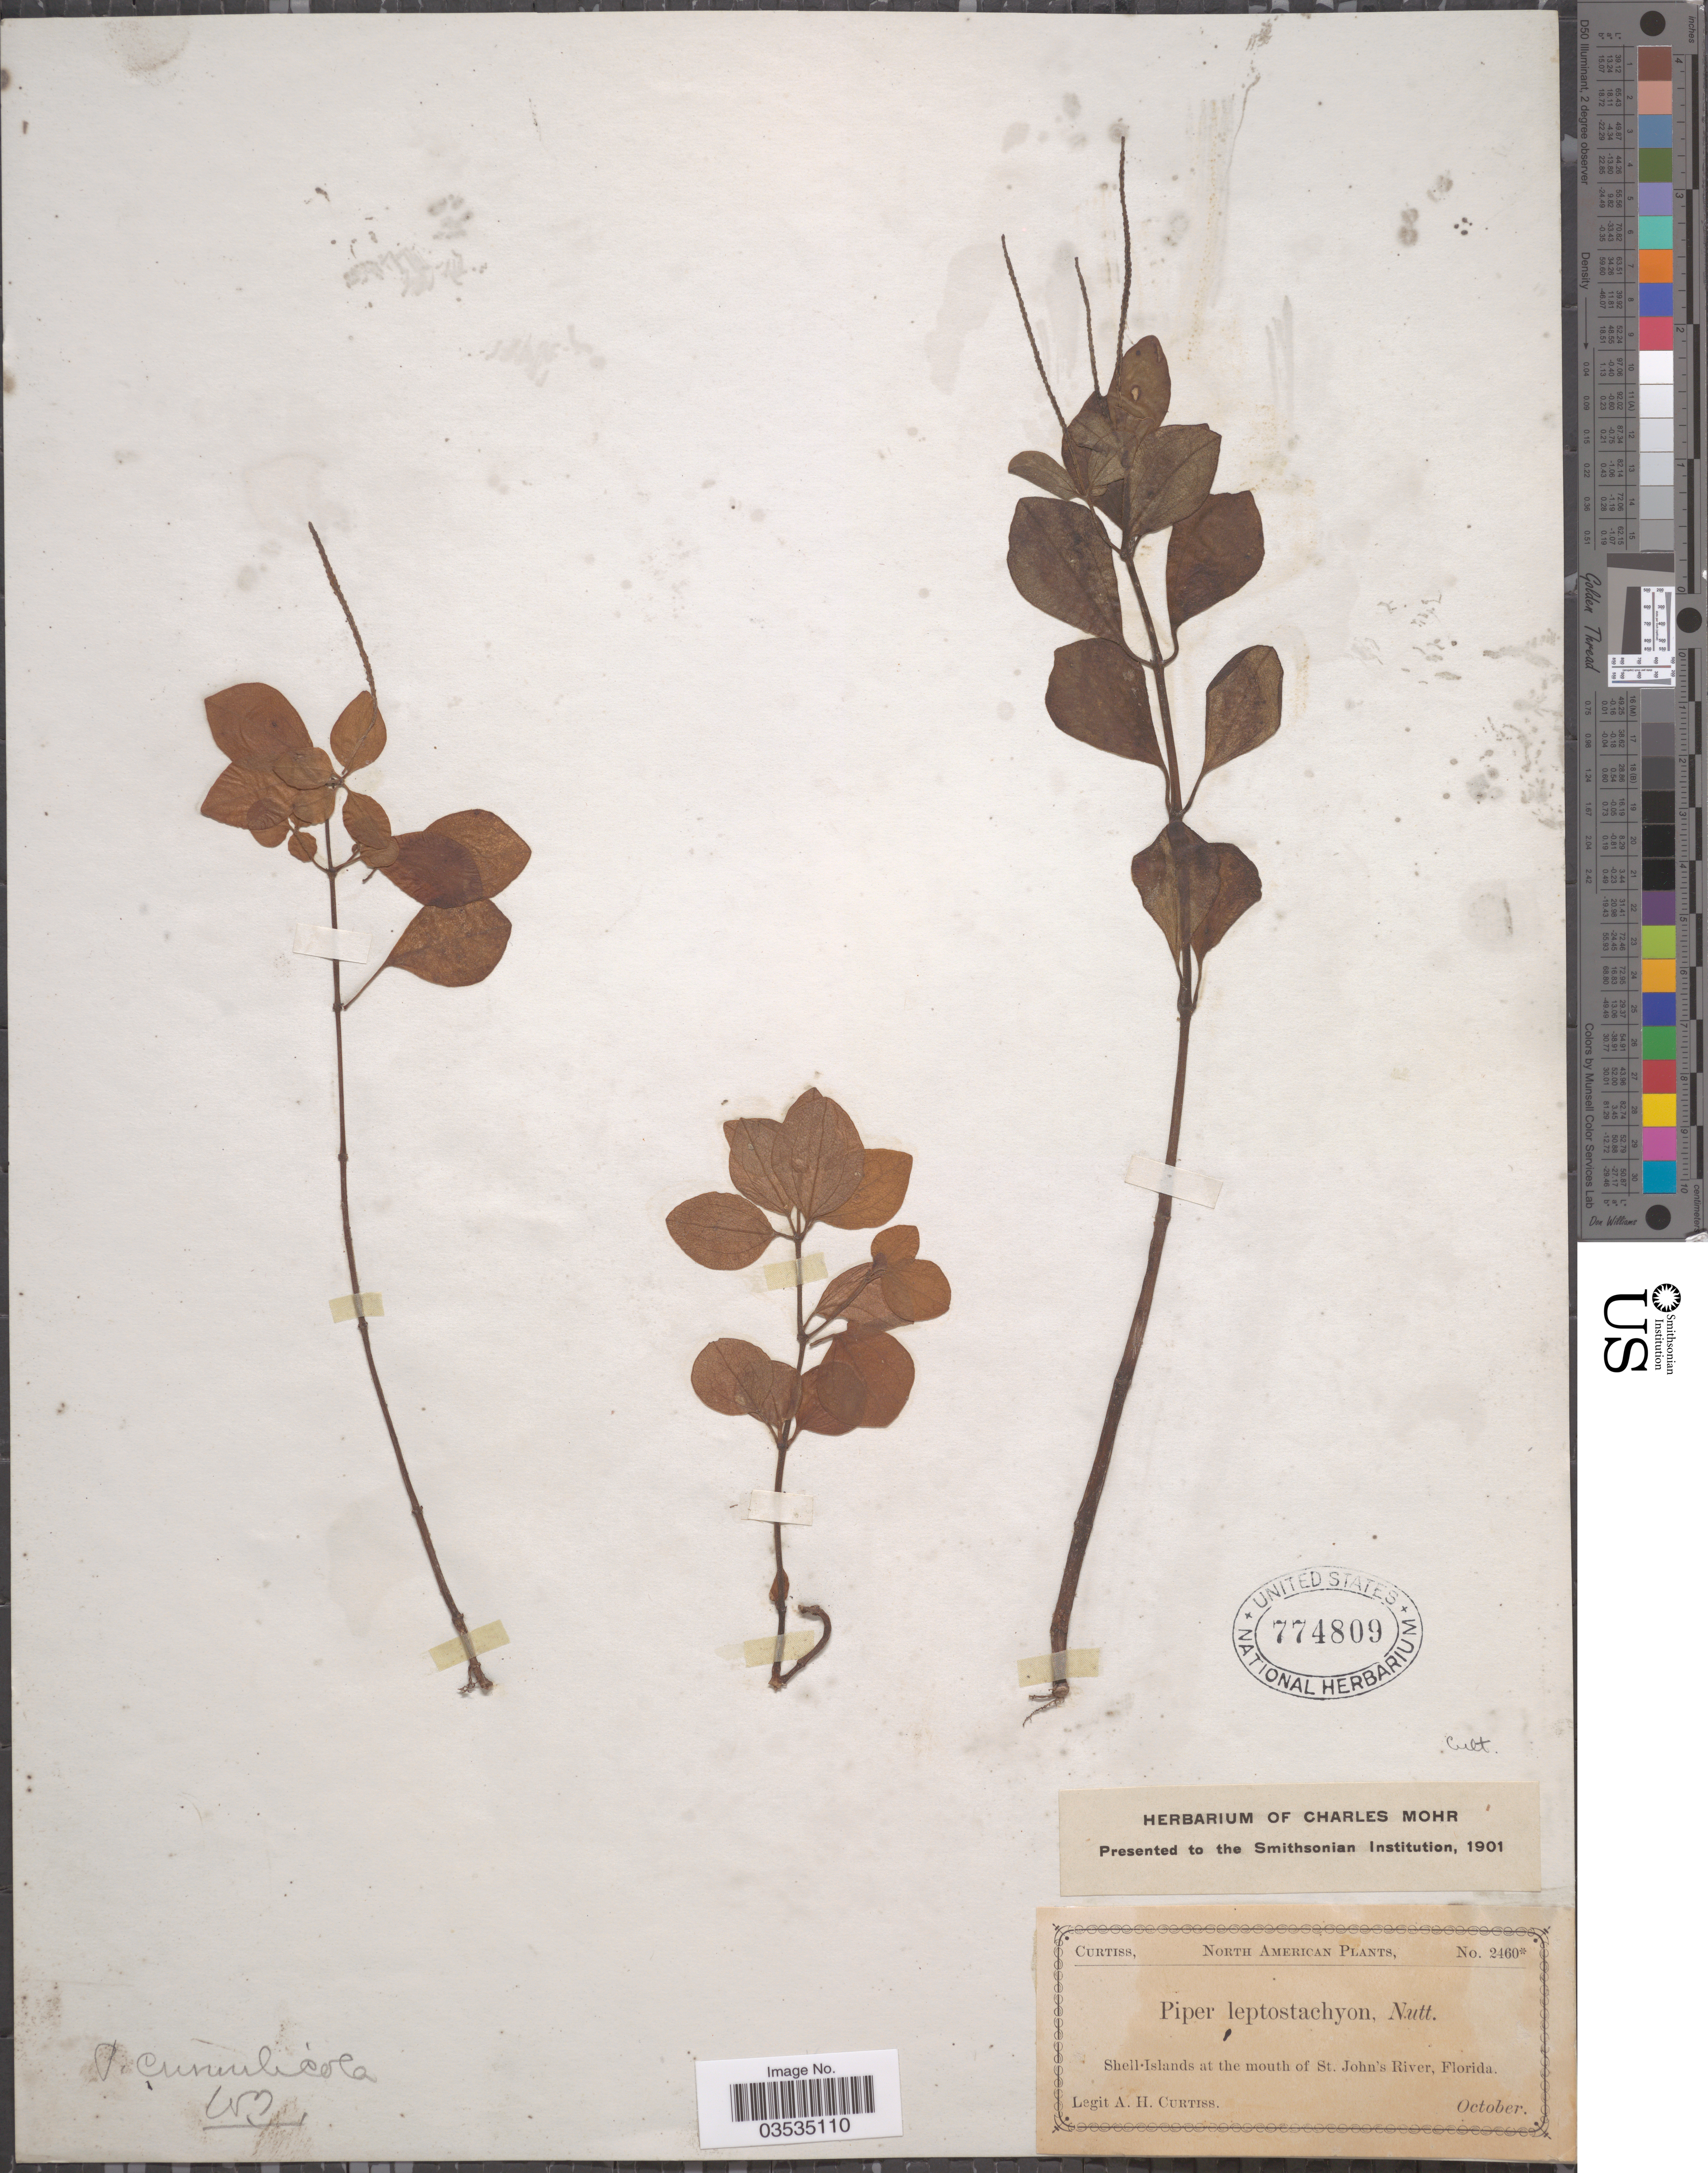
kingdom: Plantae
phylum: Tracheophyta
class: Magnoliopsida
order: Piperales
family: Piperaceae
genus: Peperomia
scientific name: Peperomia humilis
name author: (Vahl) A. Dietr.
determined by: Jiménez, José Estaban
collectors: A. H. Curtiss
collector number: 2460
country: United States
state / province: Florida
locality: North American. Shell Islands at the mouth of St. John's River.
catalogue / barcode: US 774809